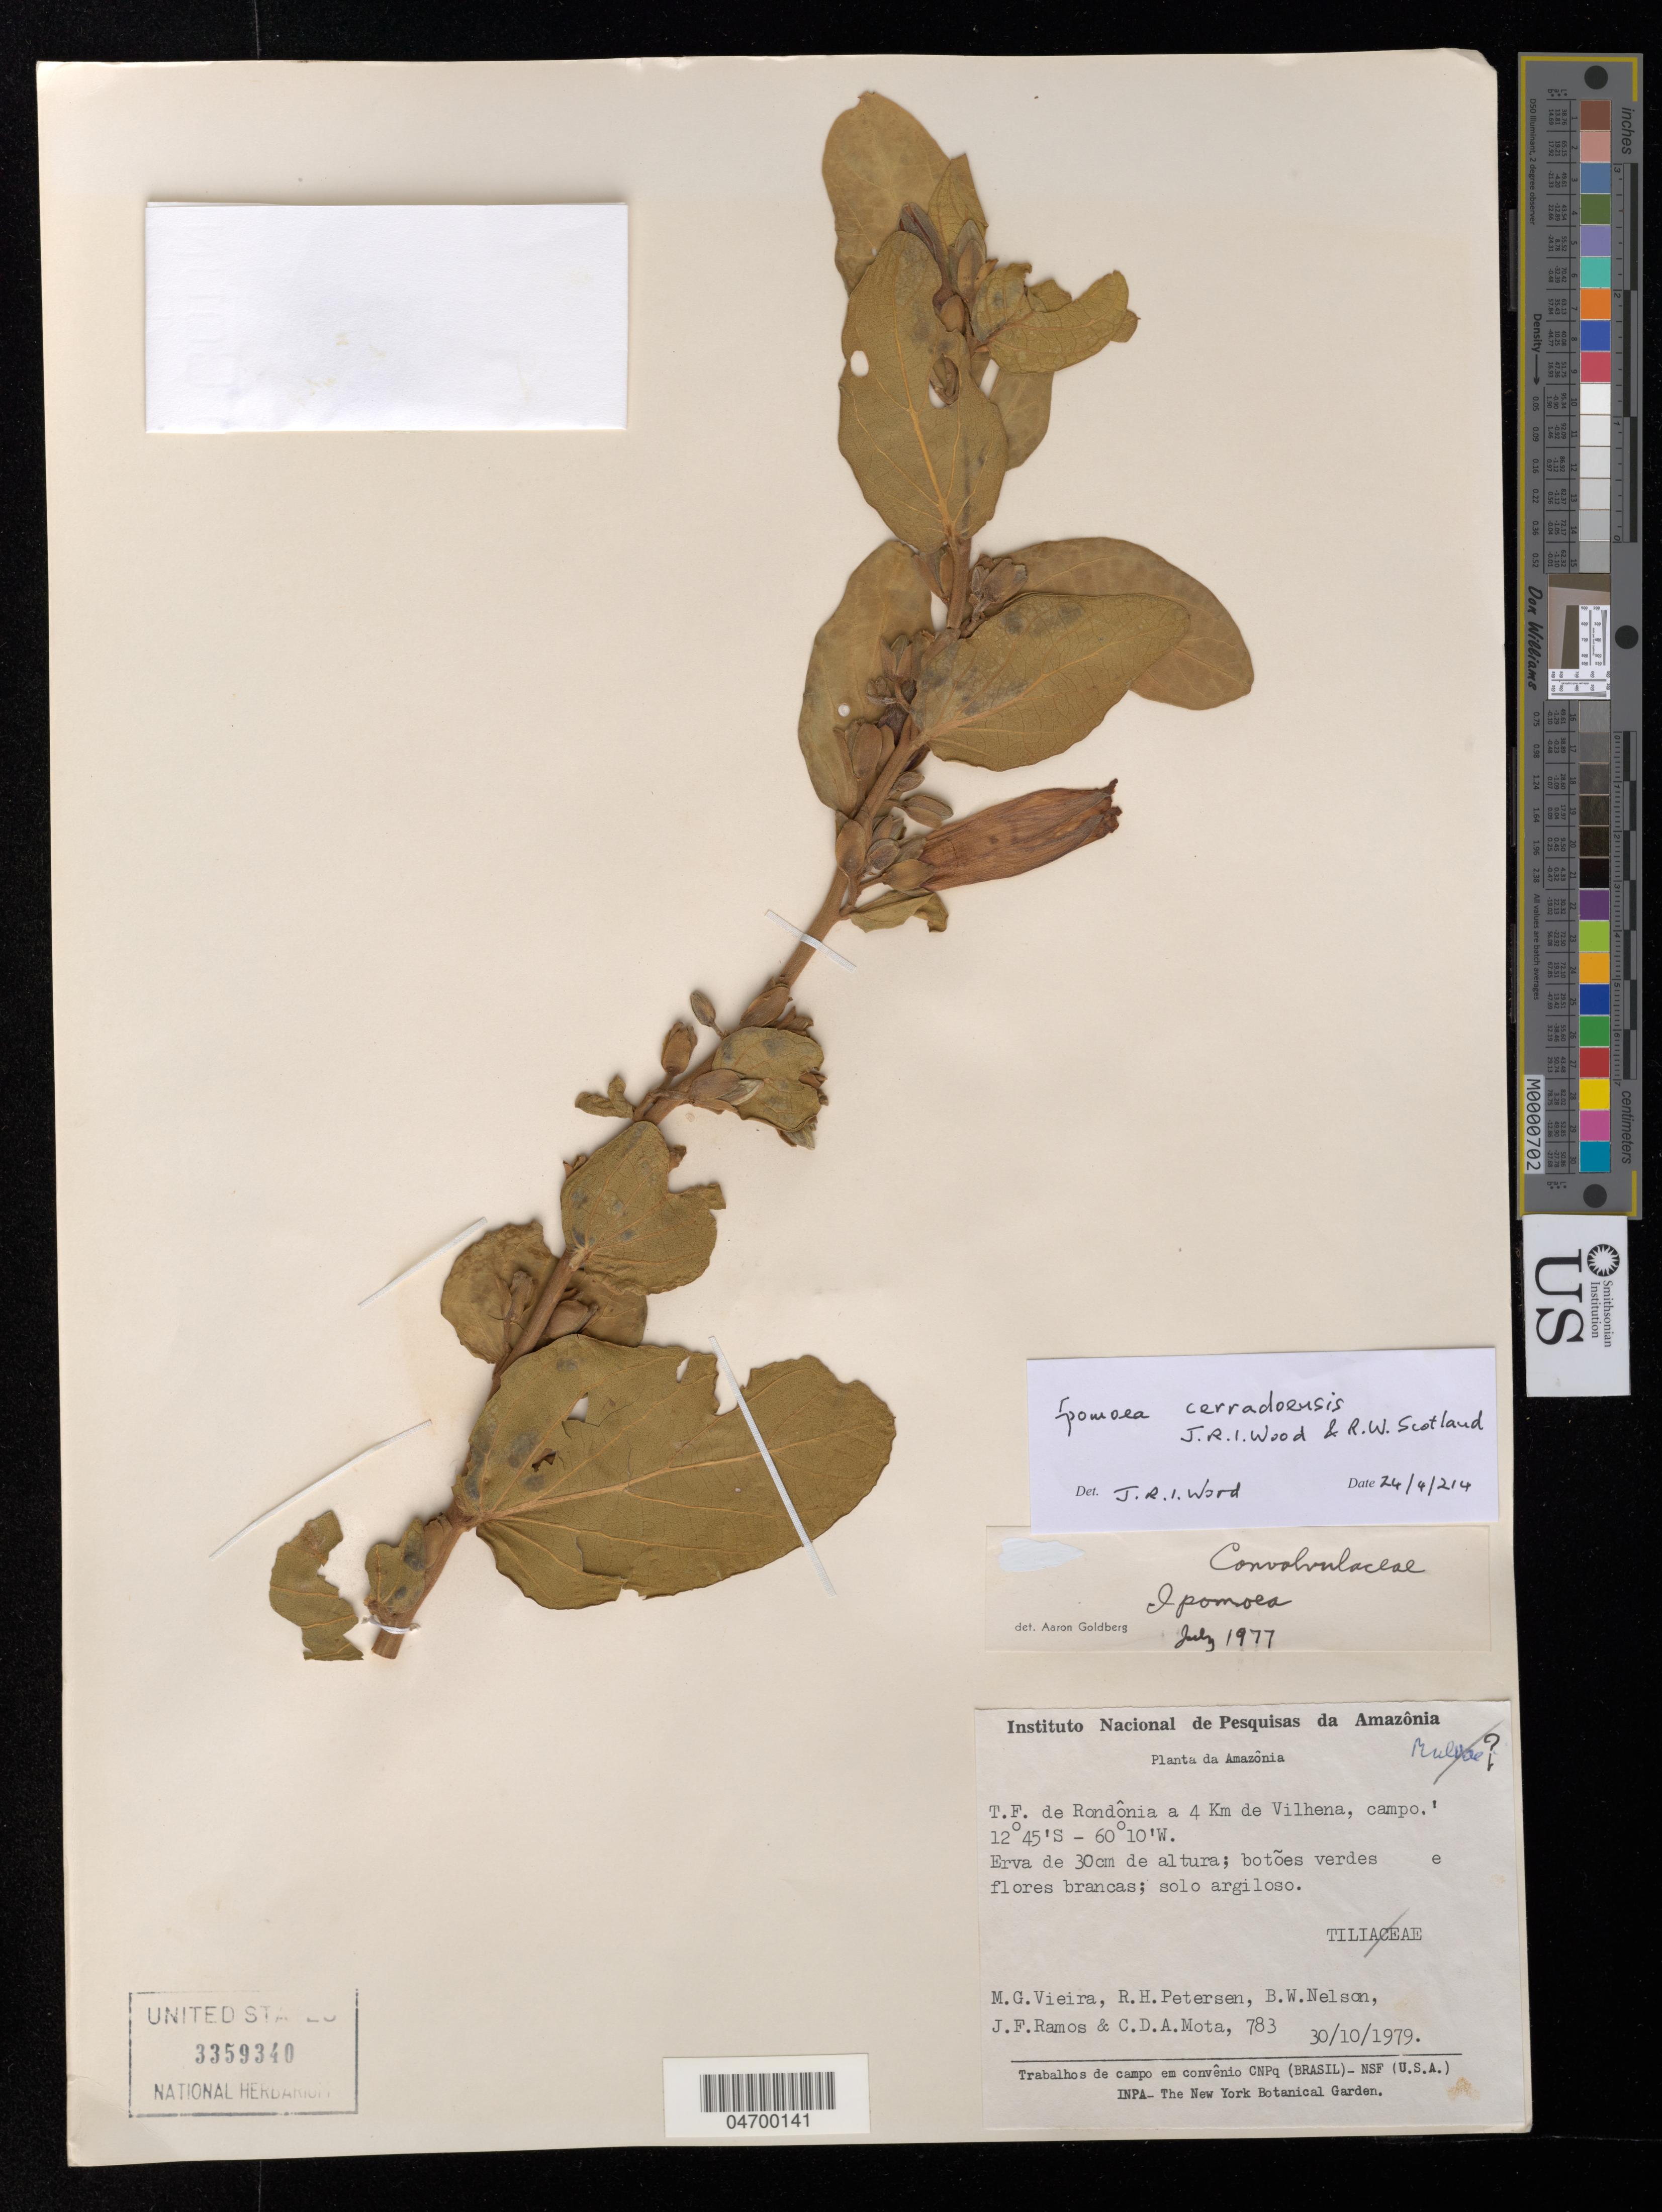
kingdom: Plantae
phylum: Tracheophyta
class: Magnoliopsida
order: Solanales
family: Convolvulaceae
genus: Ipomoea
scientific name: Ipomoea cerradoensis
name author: J.R.I. Wood & Scotland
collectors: M. G. Vieira, R. H. Petersen, B. W. Nelson & J. F. Ramos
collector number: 783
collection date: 1979-10-30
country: Brazil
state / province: Rondônia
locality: Amazônia. T.F. de Rondônia a 4 Km de Vilhena.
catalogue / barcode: US 3359340